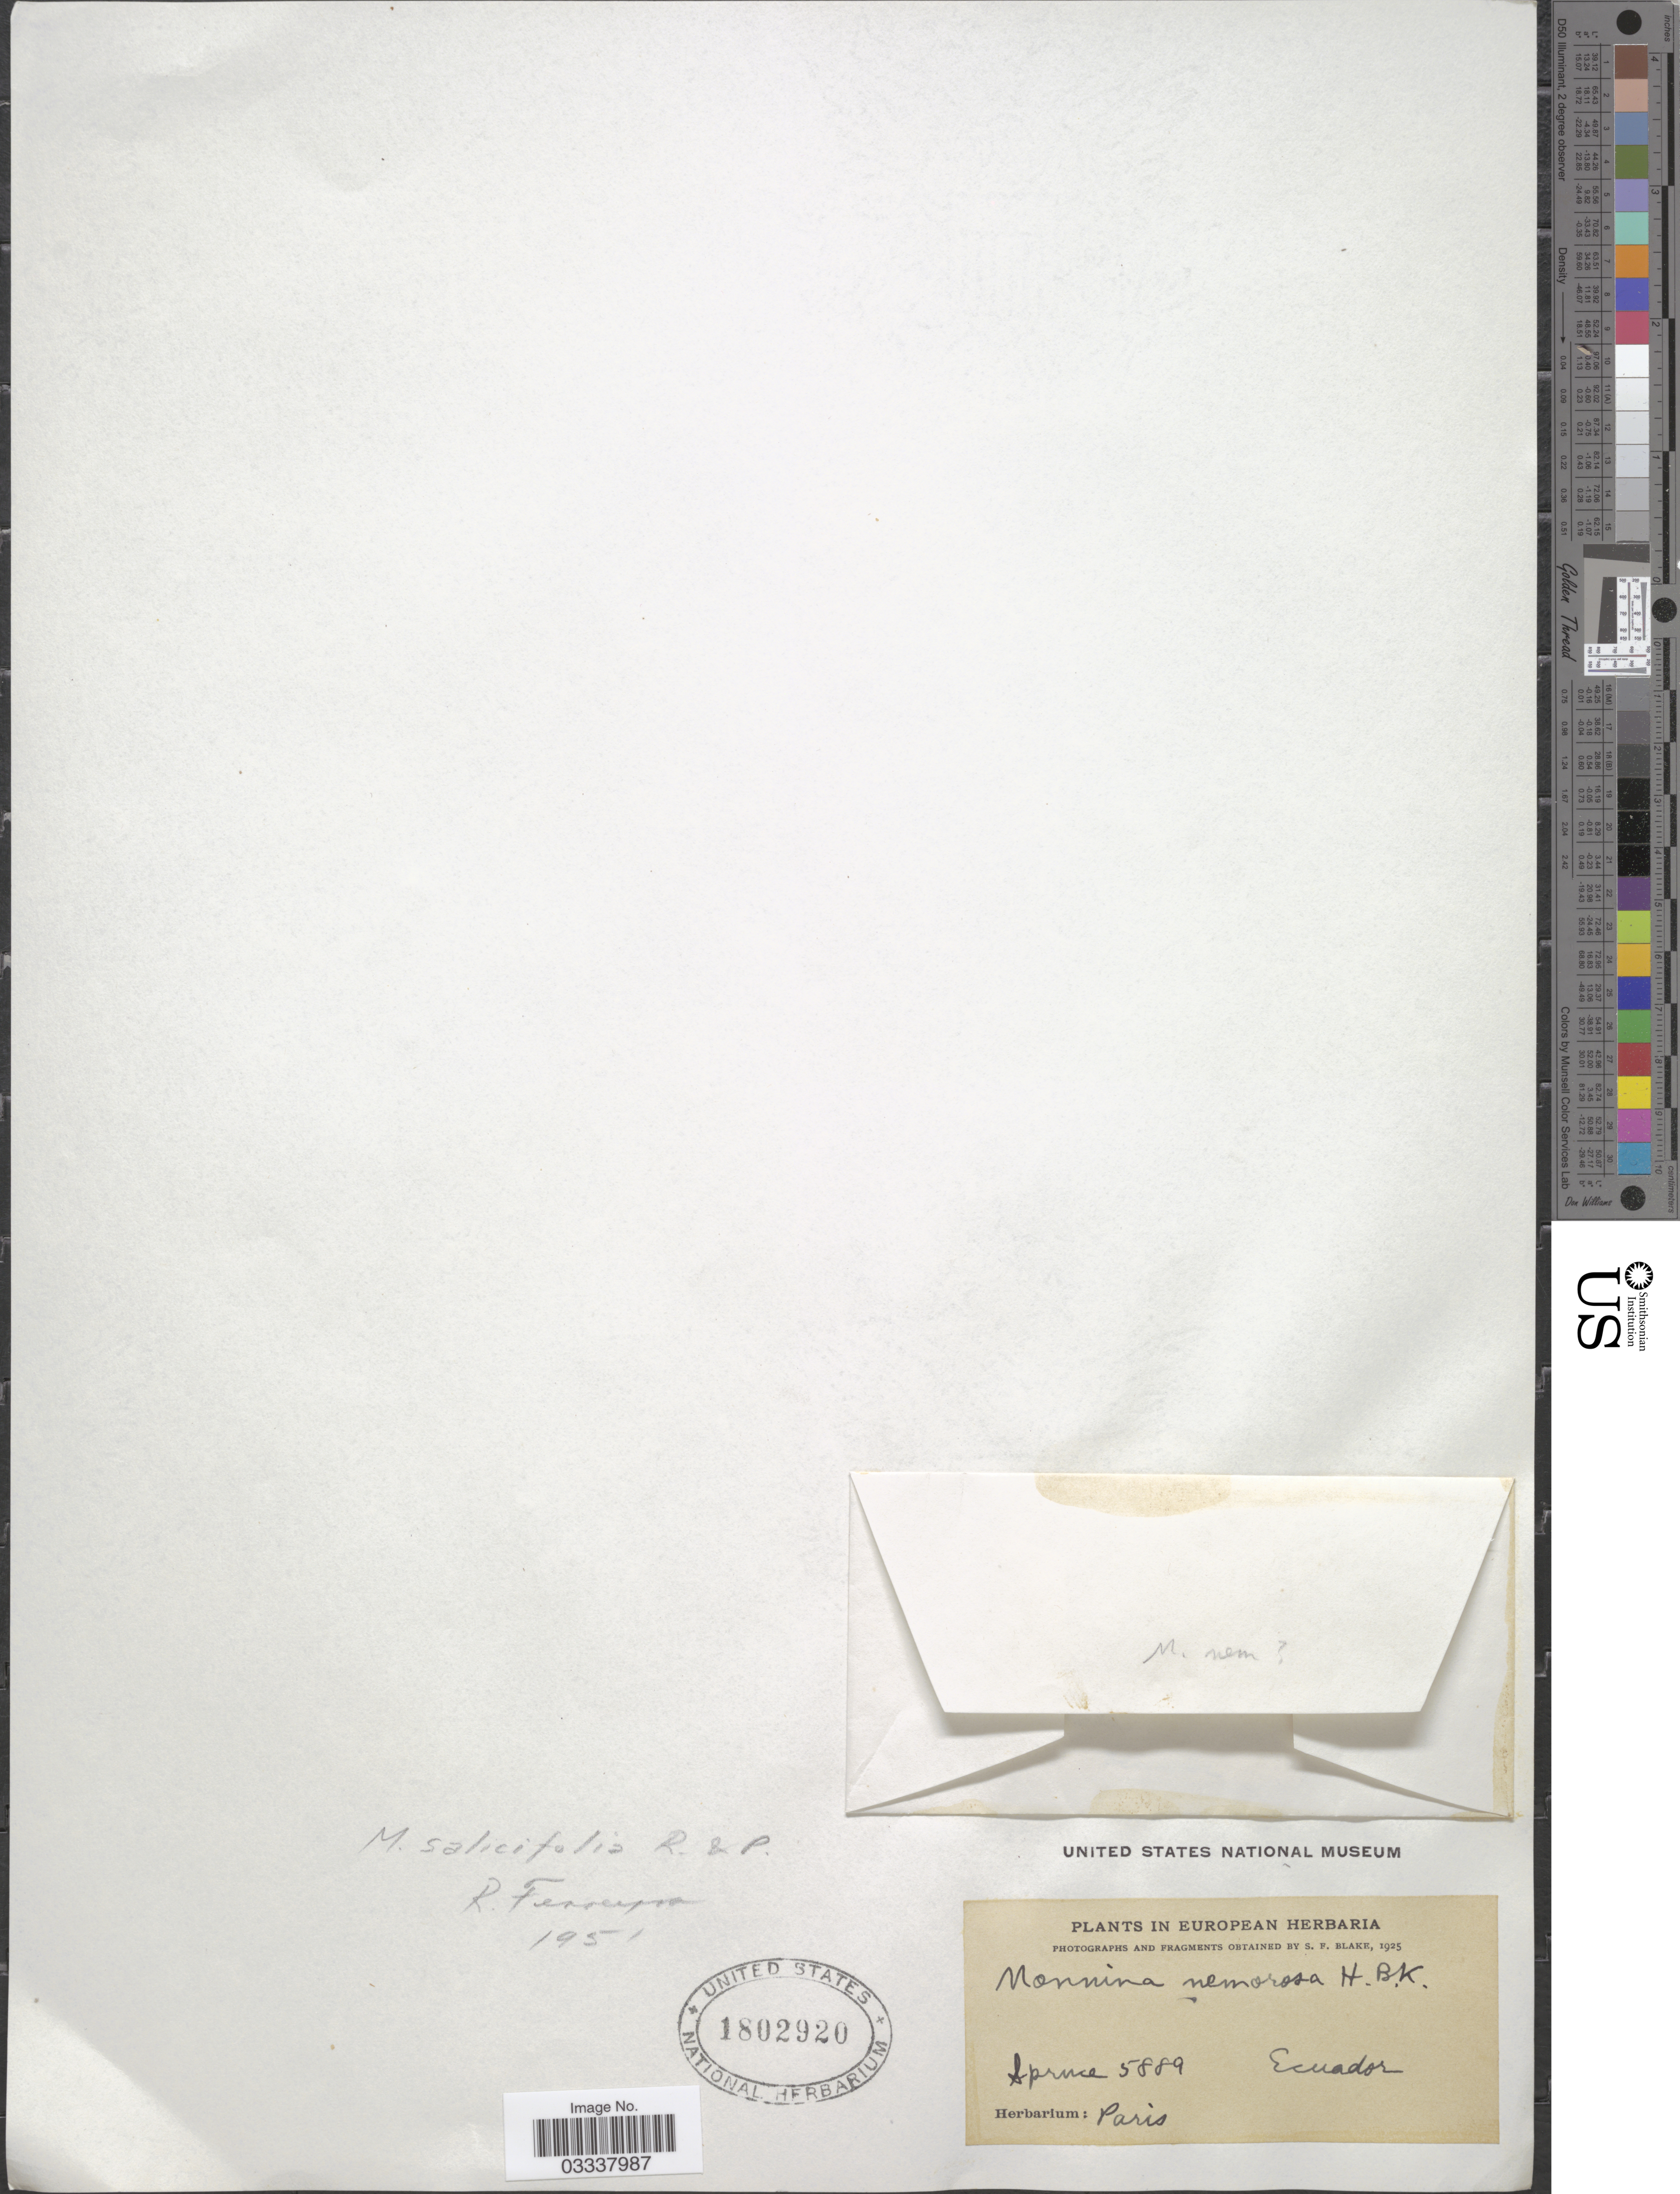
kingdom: Plantae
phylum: Tracheophyta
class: Magnoliopsida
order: Fabales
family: Polygalaceae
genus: Monnina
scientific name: Monnina salicifolia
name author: Ruiz & Pav.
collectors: -. Spruce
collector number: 5889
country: Ecuador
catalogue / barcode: US 1802920